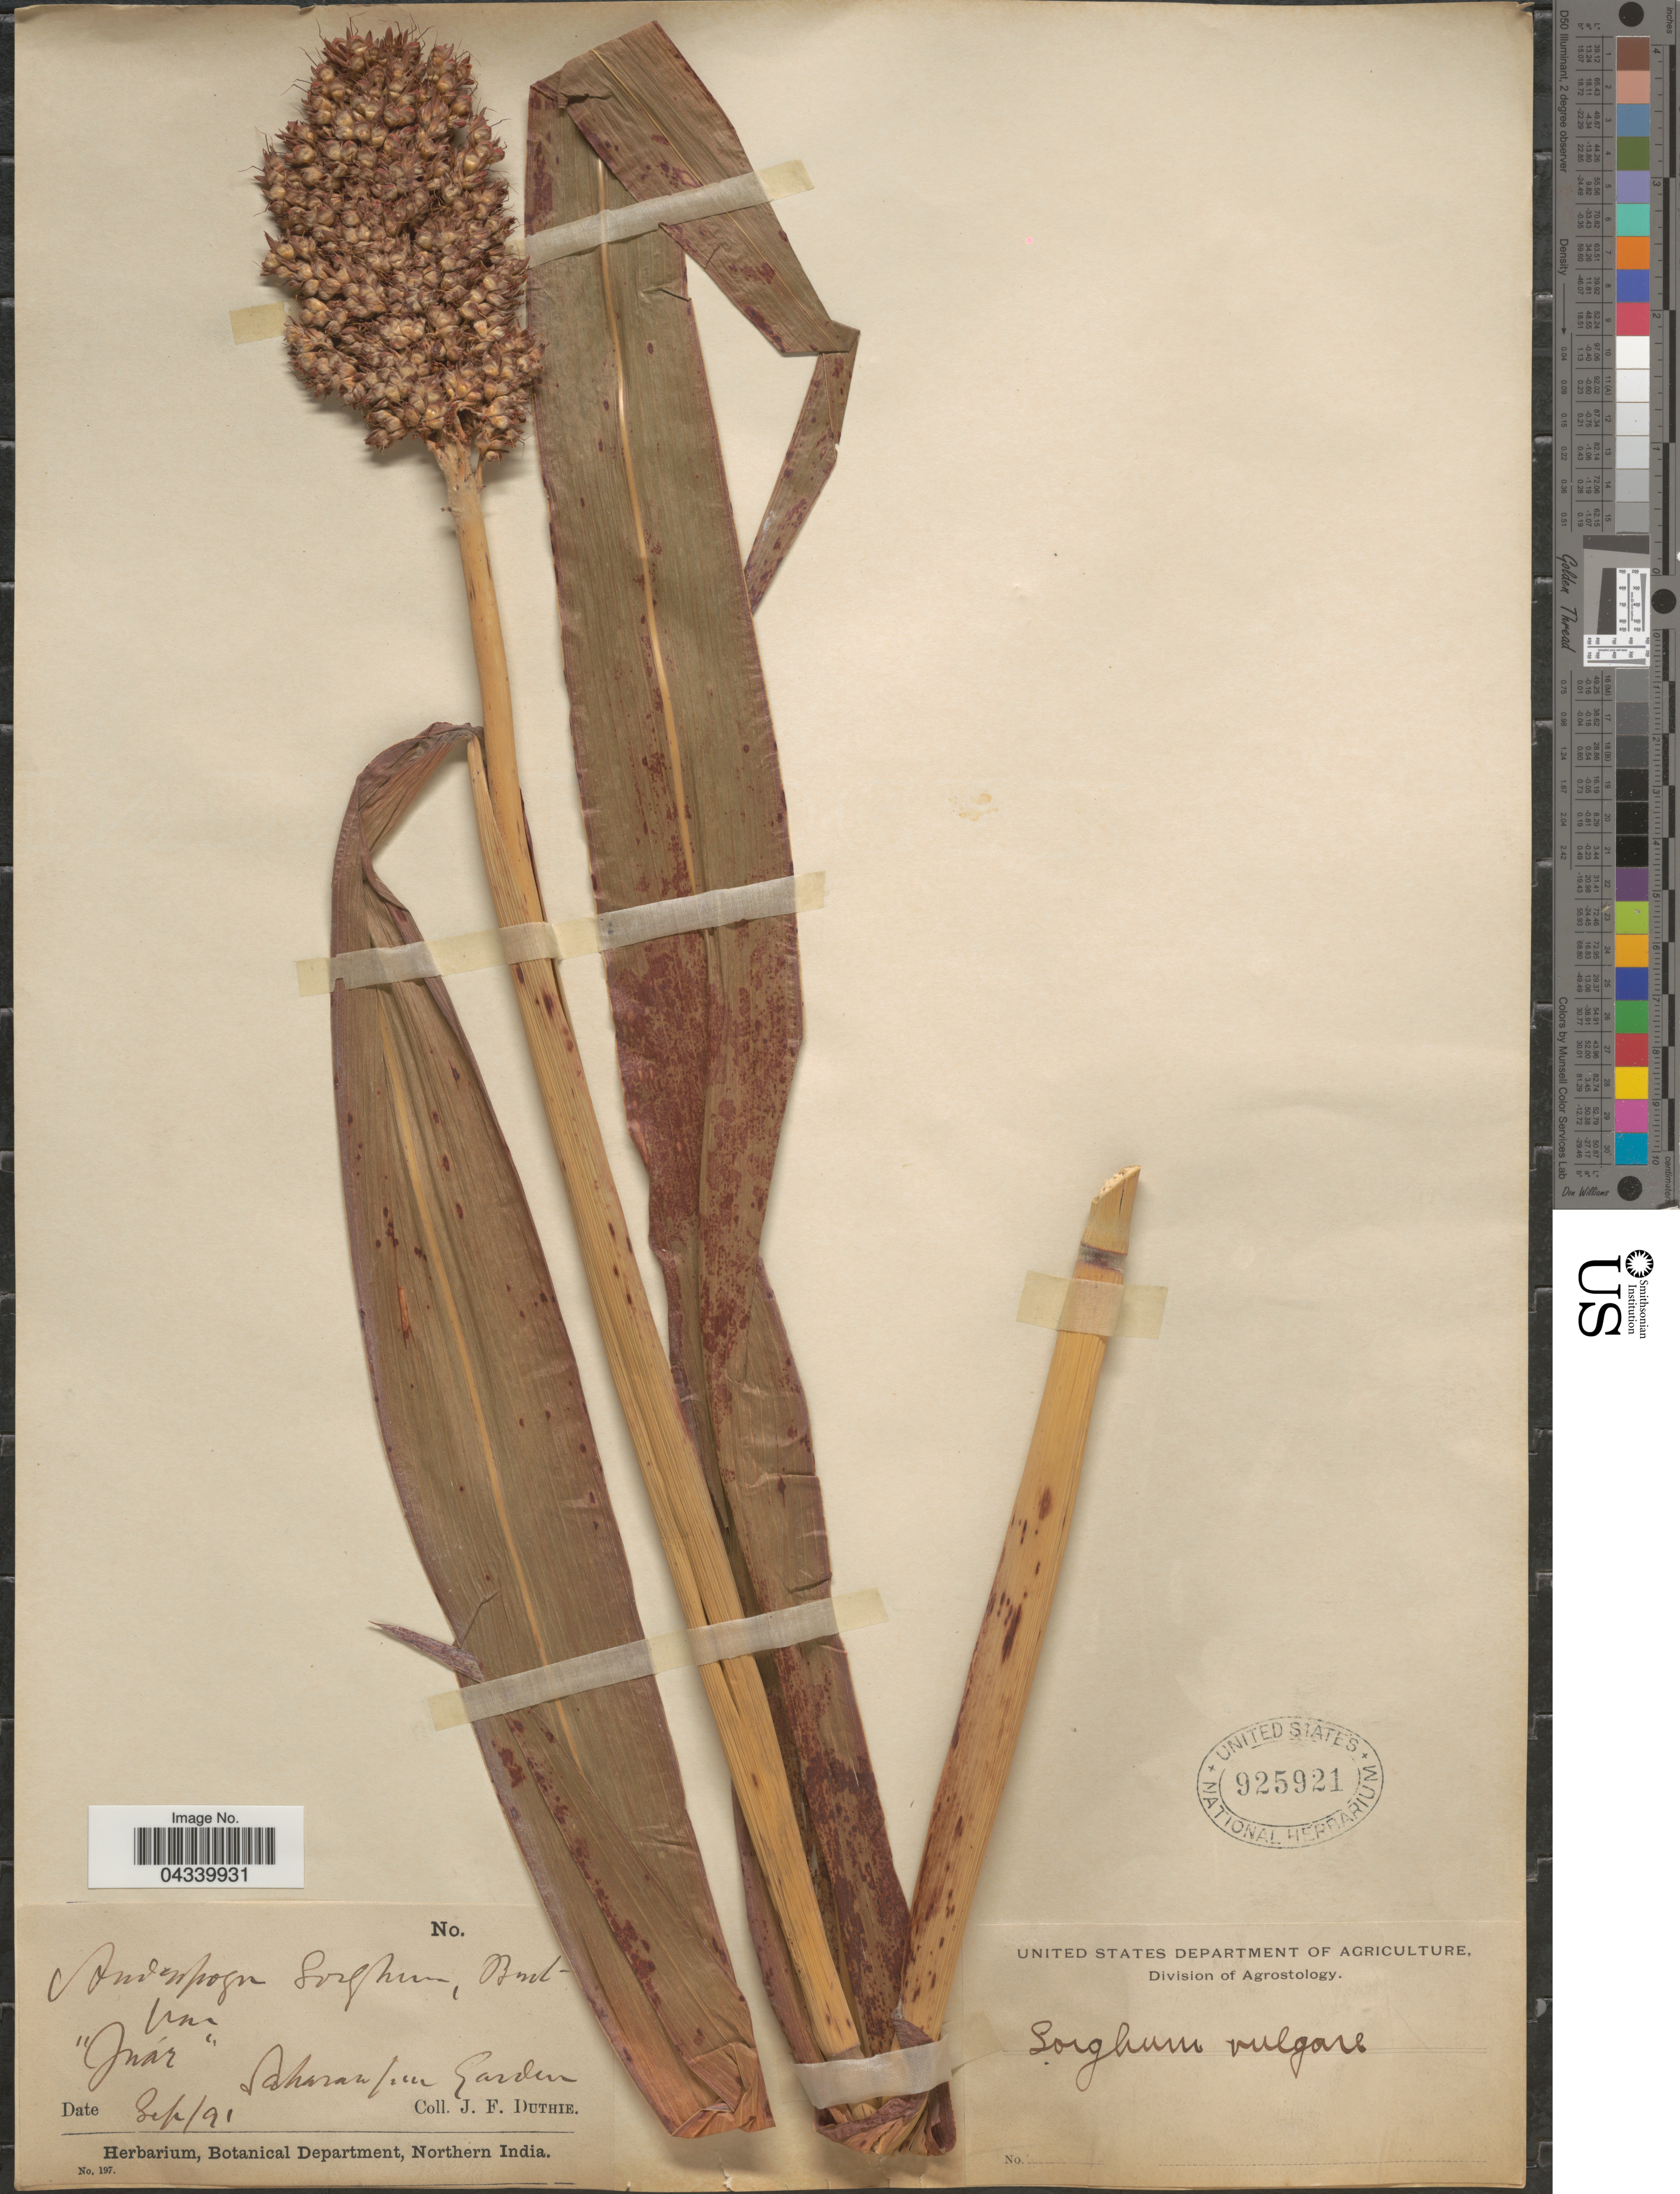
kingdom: Plantae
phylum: Tracheophyta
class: Liliopsida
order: Poales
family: Poaceae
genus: Sorghum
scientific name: Sorghum bicolor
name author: (L.) Moench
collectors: J. F. Duthie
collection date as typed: Transcribed d/m/y: /9/91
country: India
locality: Saharanpur Garden.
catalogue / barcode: US 925921